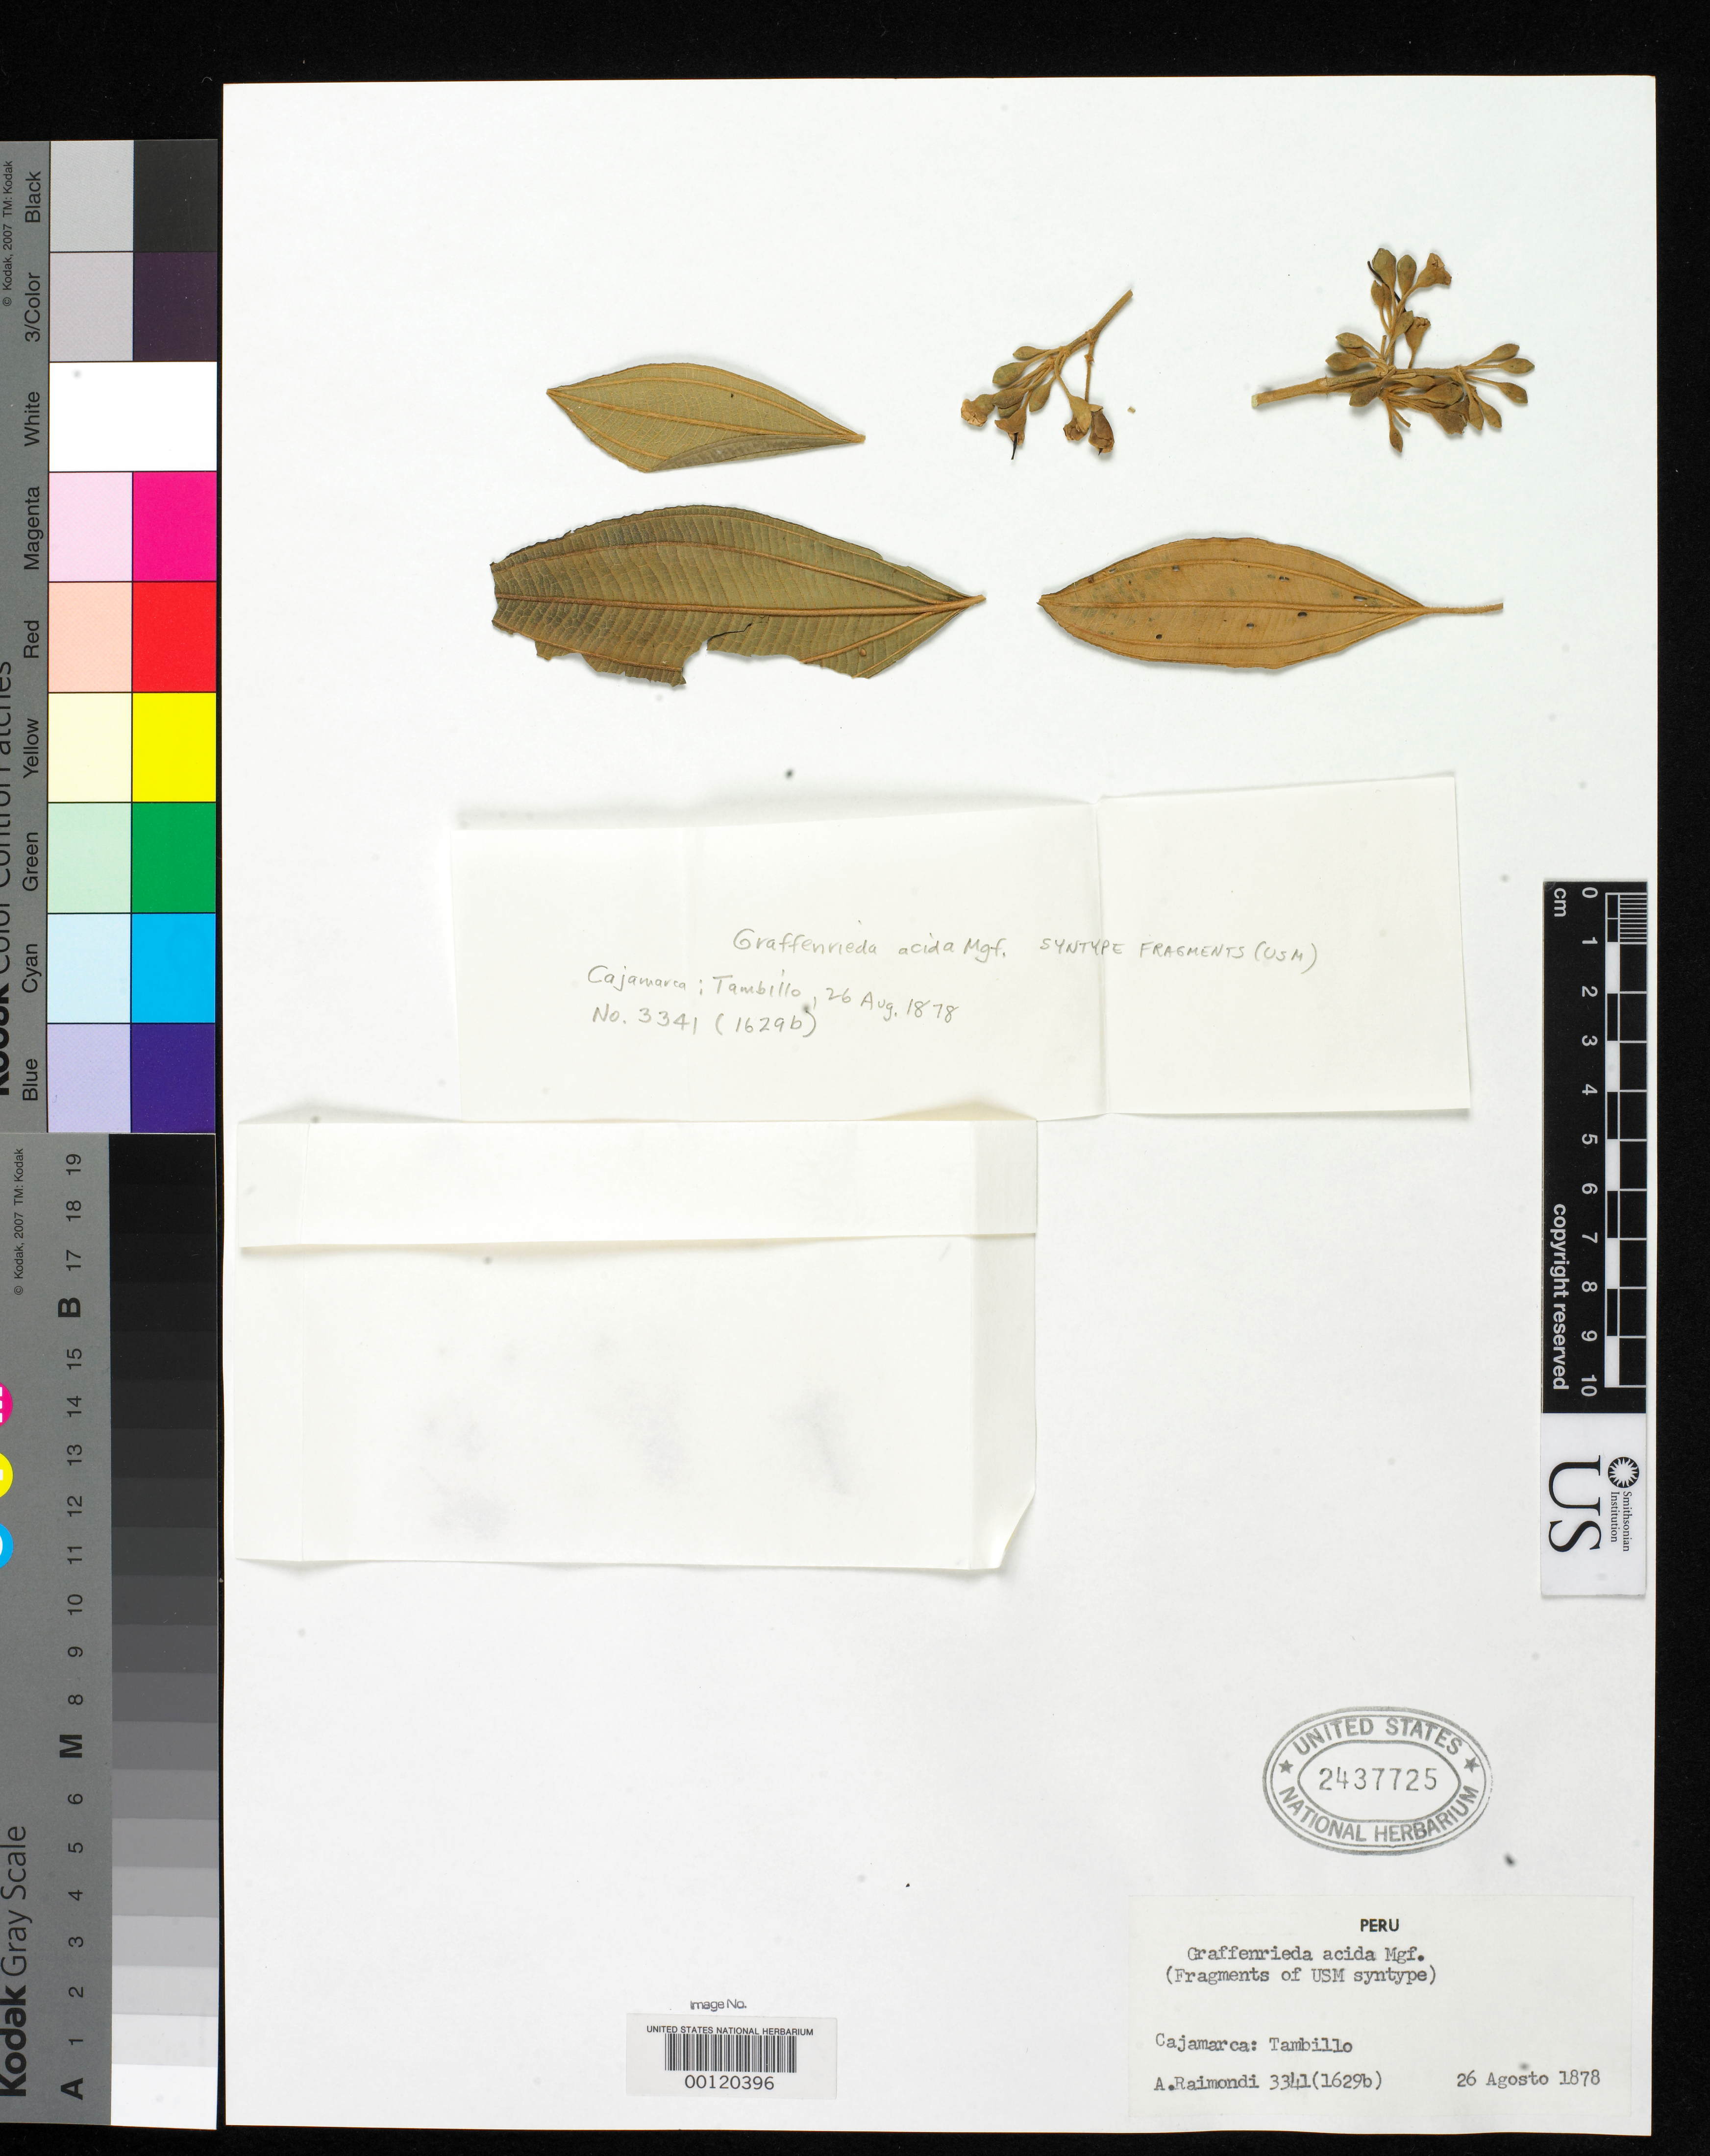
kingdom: Plantae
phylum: Tracheophyta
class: Magnoliopsida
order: Myrtales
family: Melastomataceae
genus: Graffenrieda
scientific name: Graffenrieda acida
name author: Markgr.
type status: Isosyntype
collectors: A. Raimondi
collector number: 3341(1629 b)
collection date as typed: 26 Aug 1878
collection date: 1878-08-26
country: Peru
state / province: Cajamarca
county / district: Cutervo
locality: Tambillo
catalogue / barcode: US 2437725